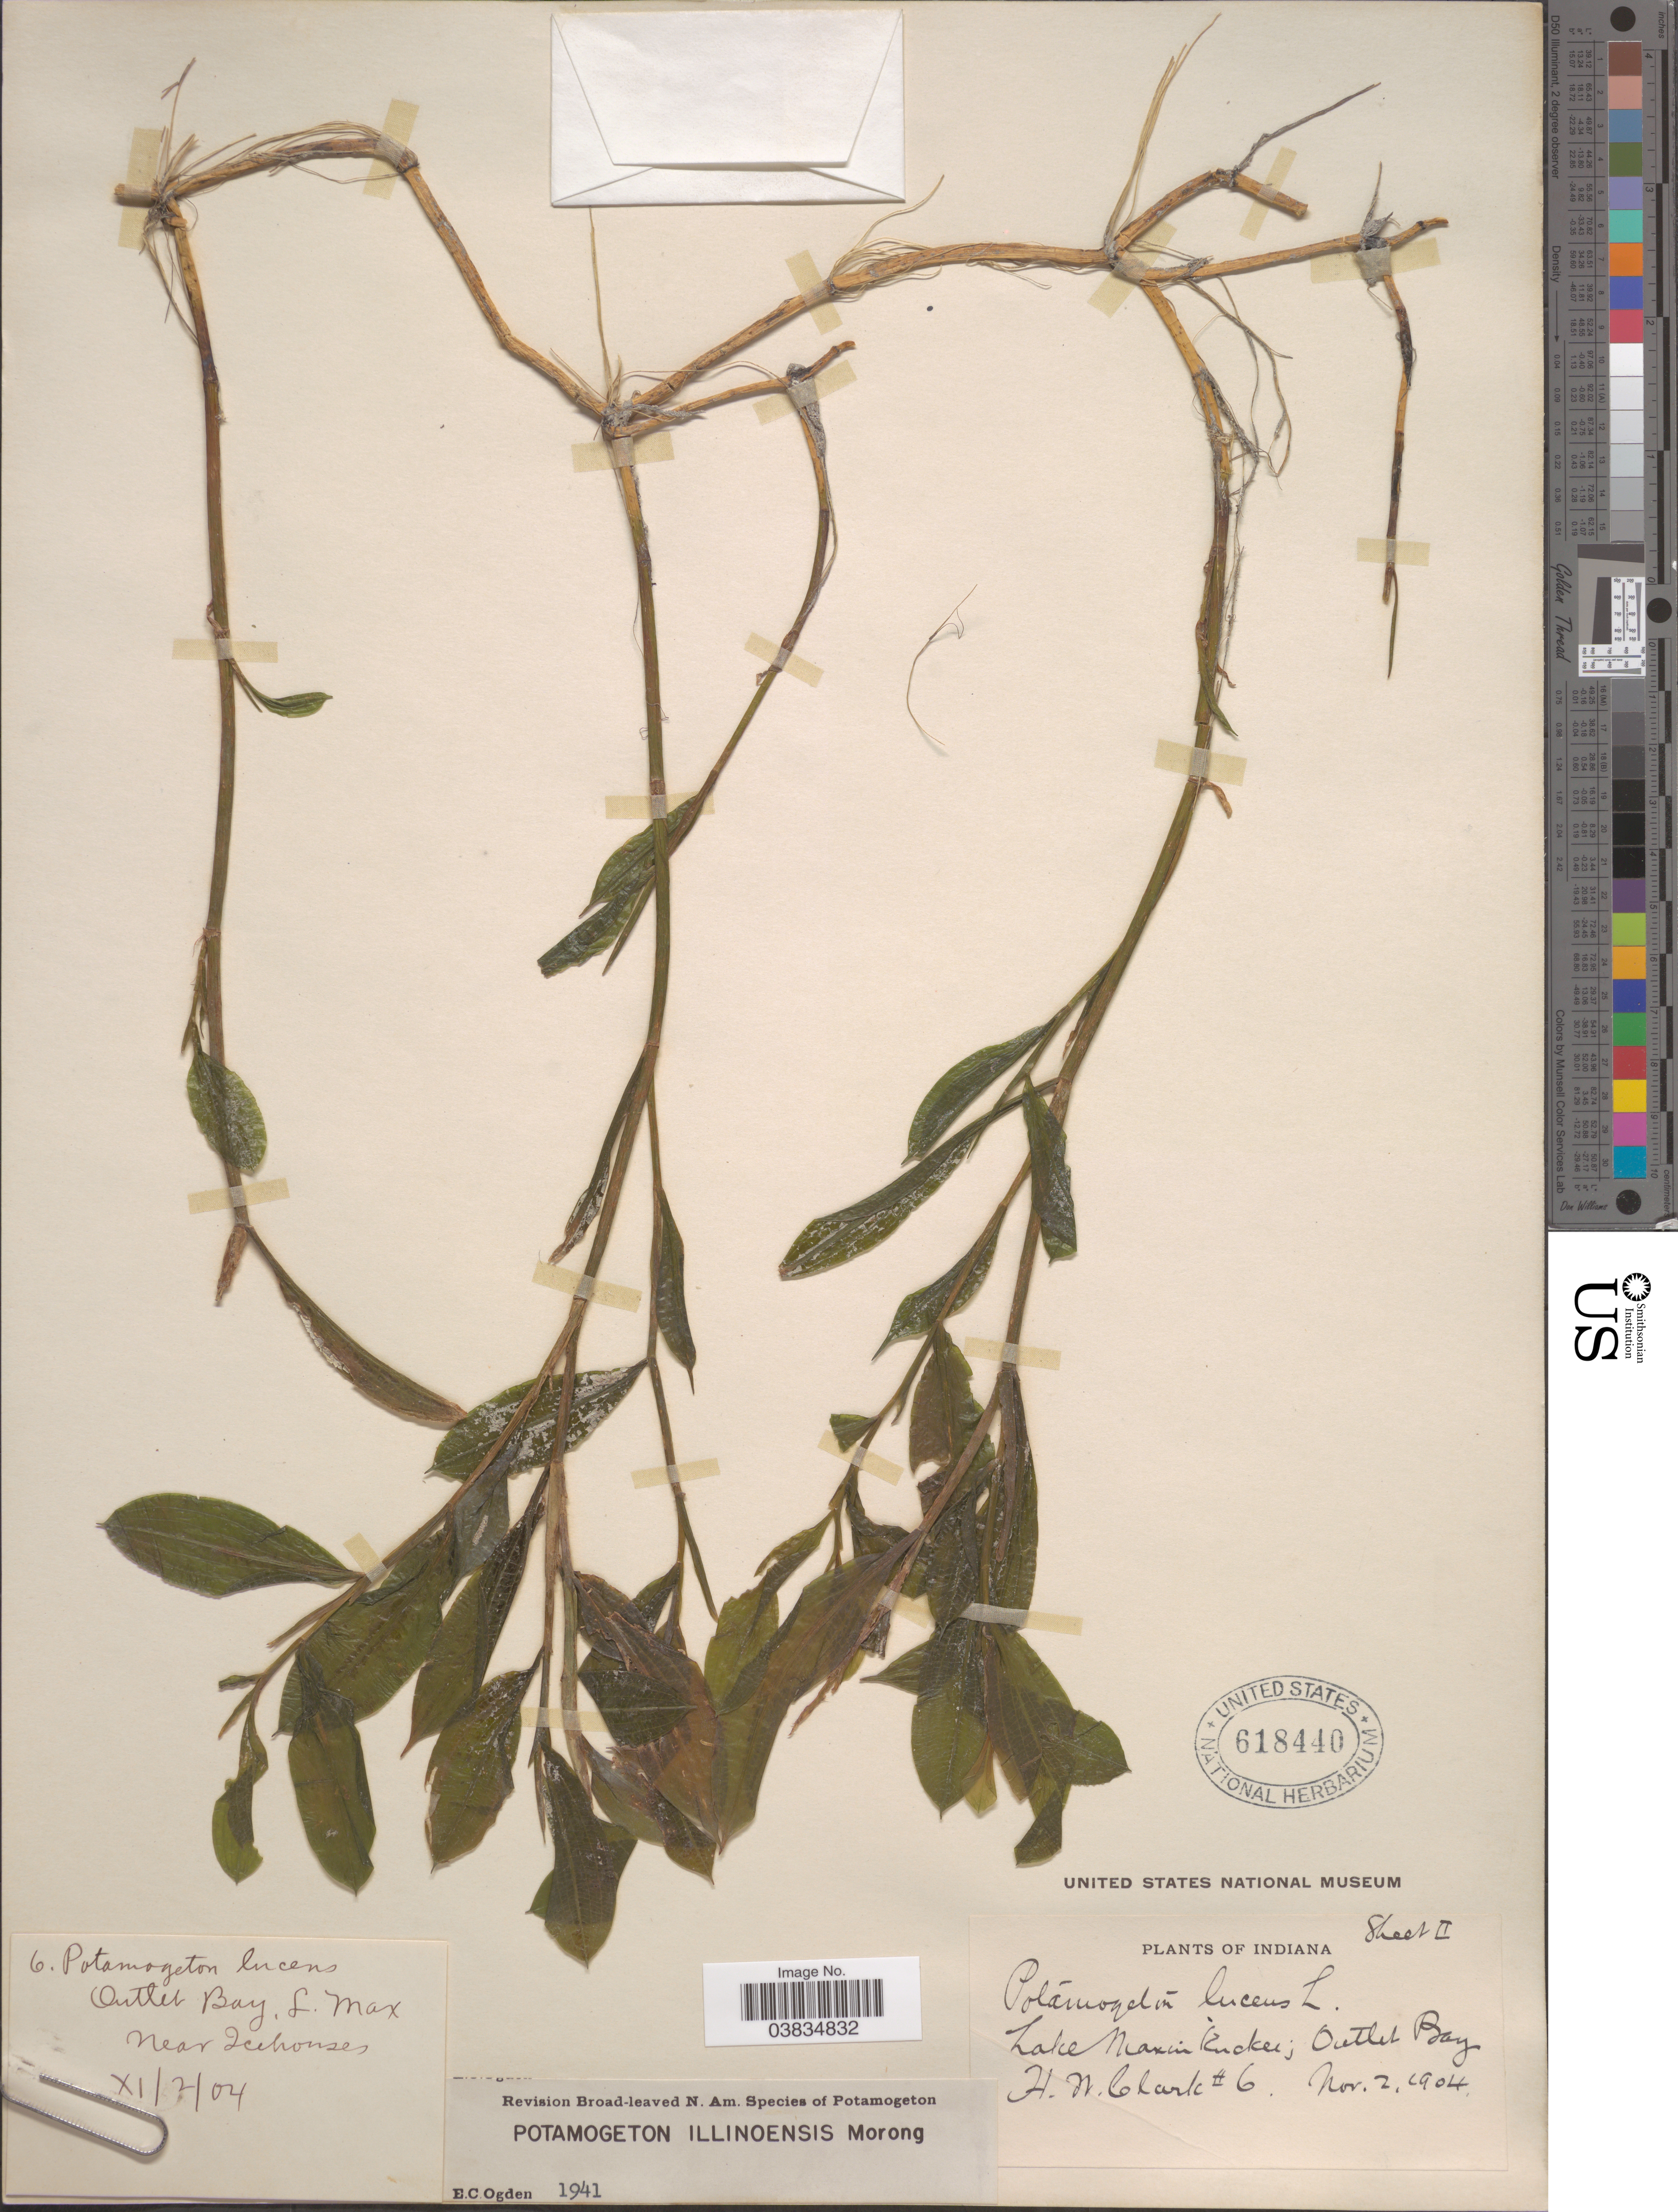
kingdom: Plantae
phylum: Tracheophyta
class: Liliopsida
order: Alismatales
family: Potamogetonaceae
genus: Potamogeton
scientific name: Potamogeton illinoensis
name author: Morong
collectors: H. N. Clark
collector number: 6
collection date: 1904-11-02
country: United States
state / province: Indiana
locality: Lake MaxinKuckee; Outlet Bay near Icehouses.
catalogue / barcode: US 618440